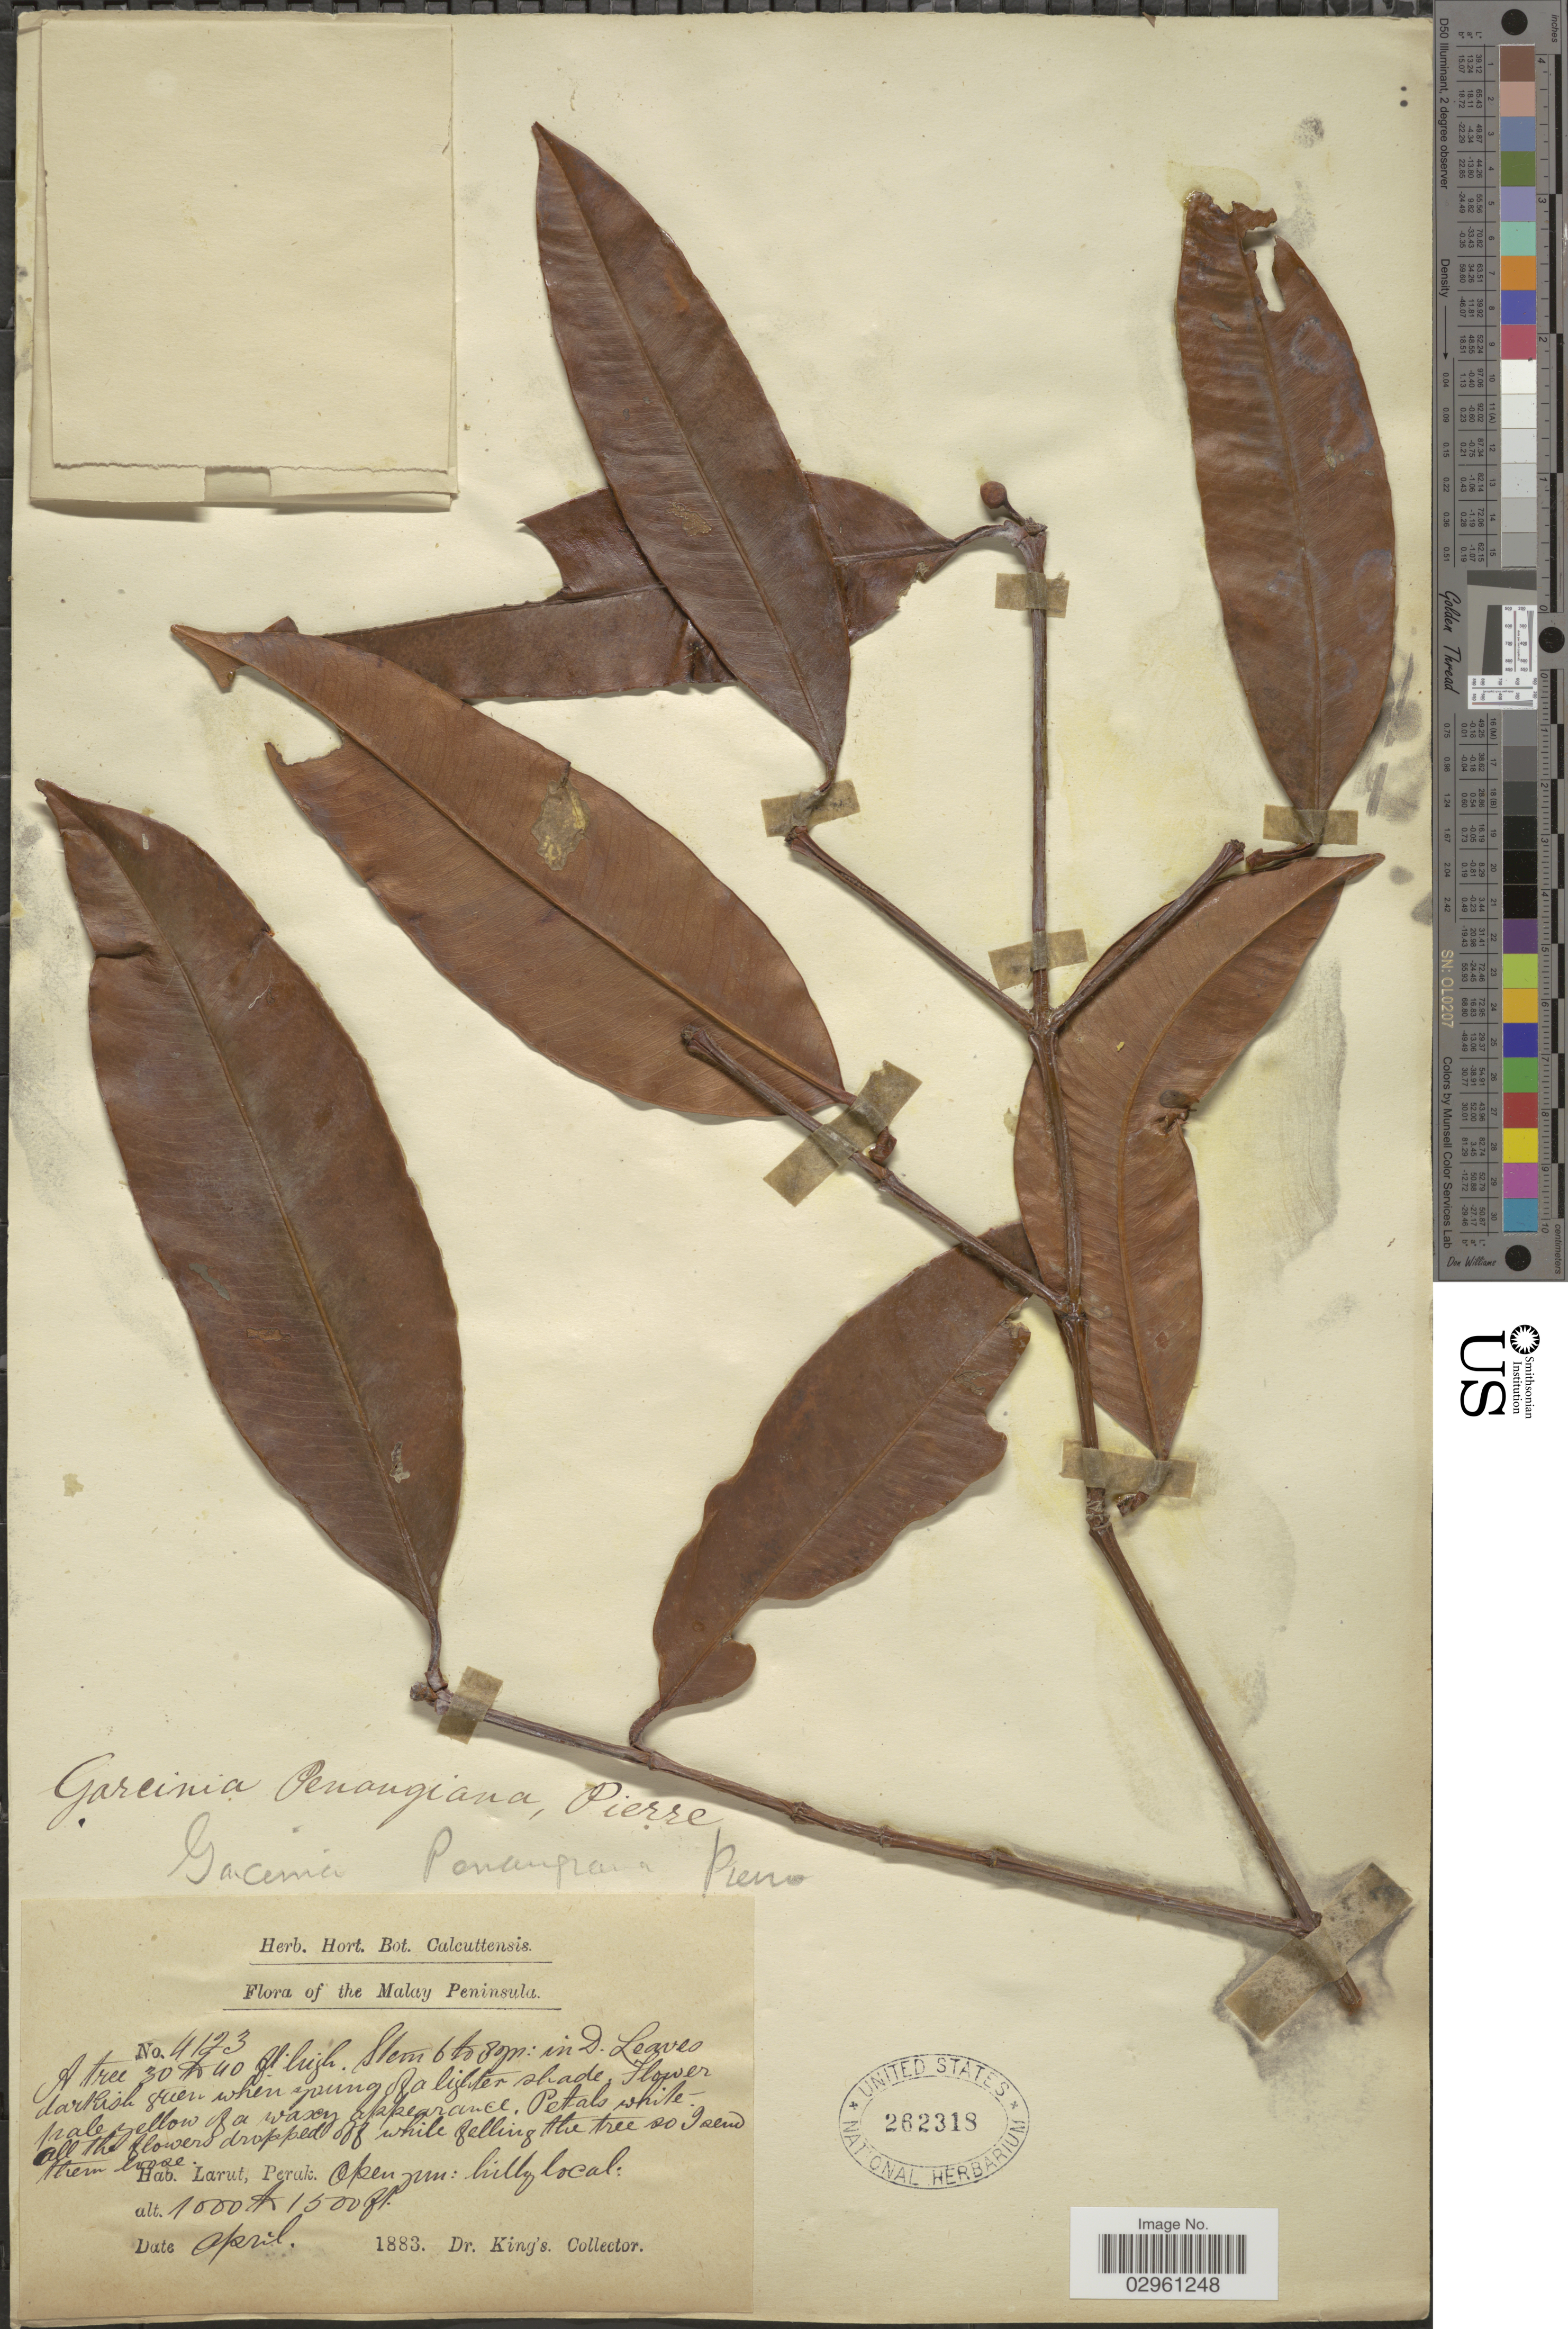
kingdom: Plantae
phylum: Tracheophyta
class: Magnoliopsida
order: Malpighiales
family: Clusiaceae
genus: Garcinia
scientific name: Garcinia penangiana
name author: Pierre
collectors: Dr. King's collector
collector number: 4123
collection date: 1883-04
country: Malaysia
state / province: Perak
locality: Malay Peninsula Larut, Open [illegible text]: hilly local.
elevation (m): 305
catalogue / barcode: US 262318